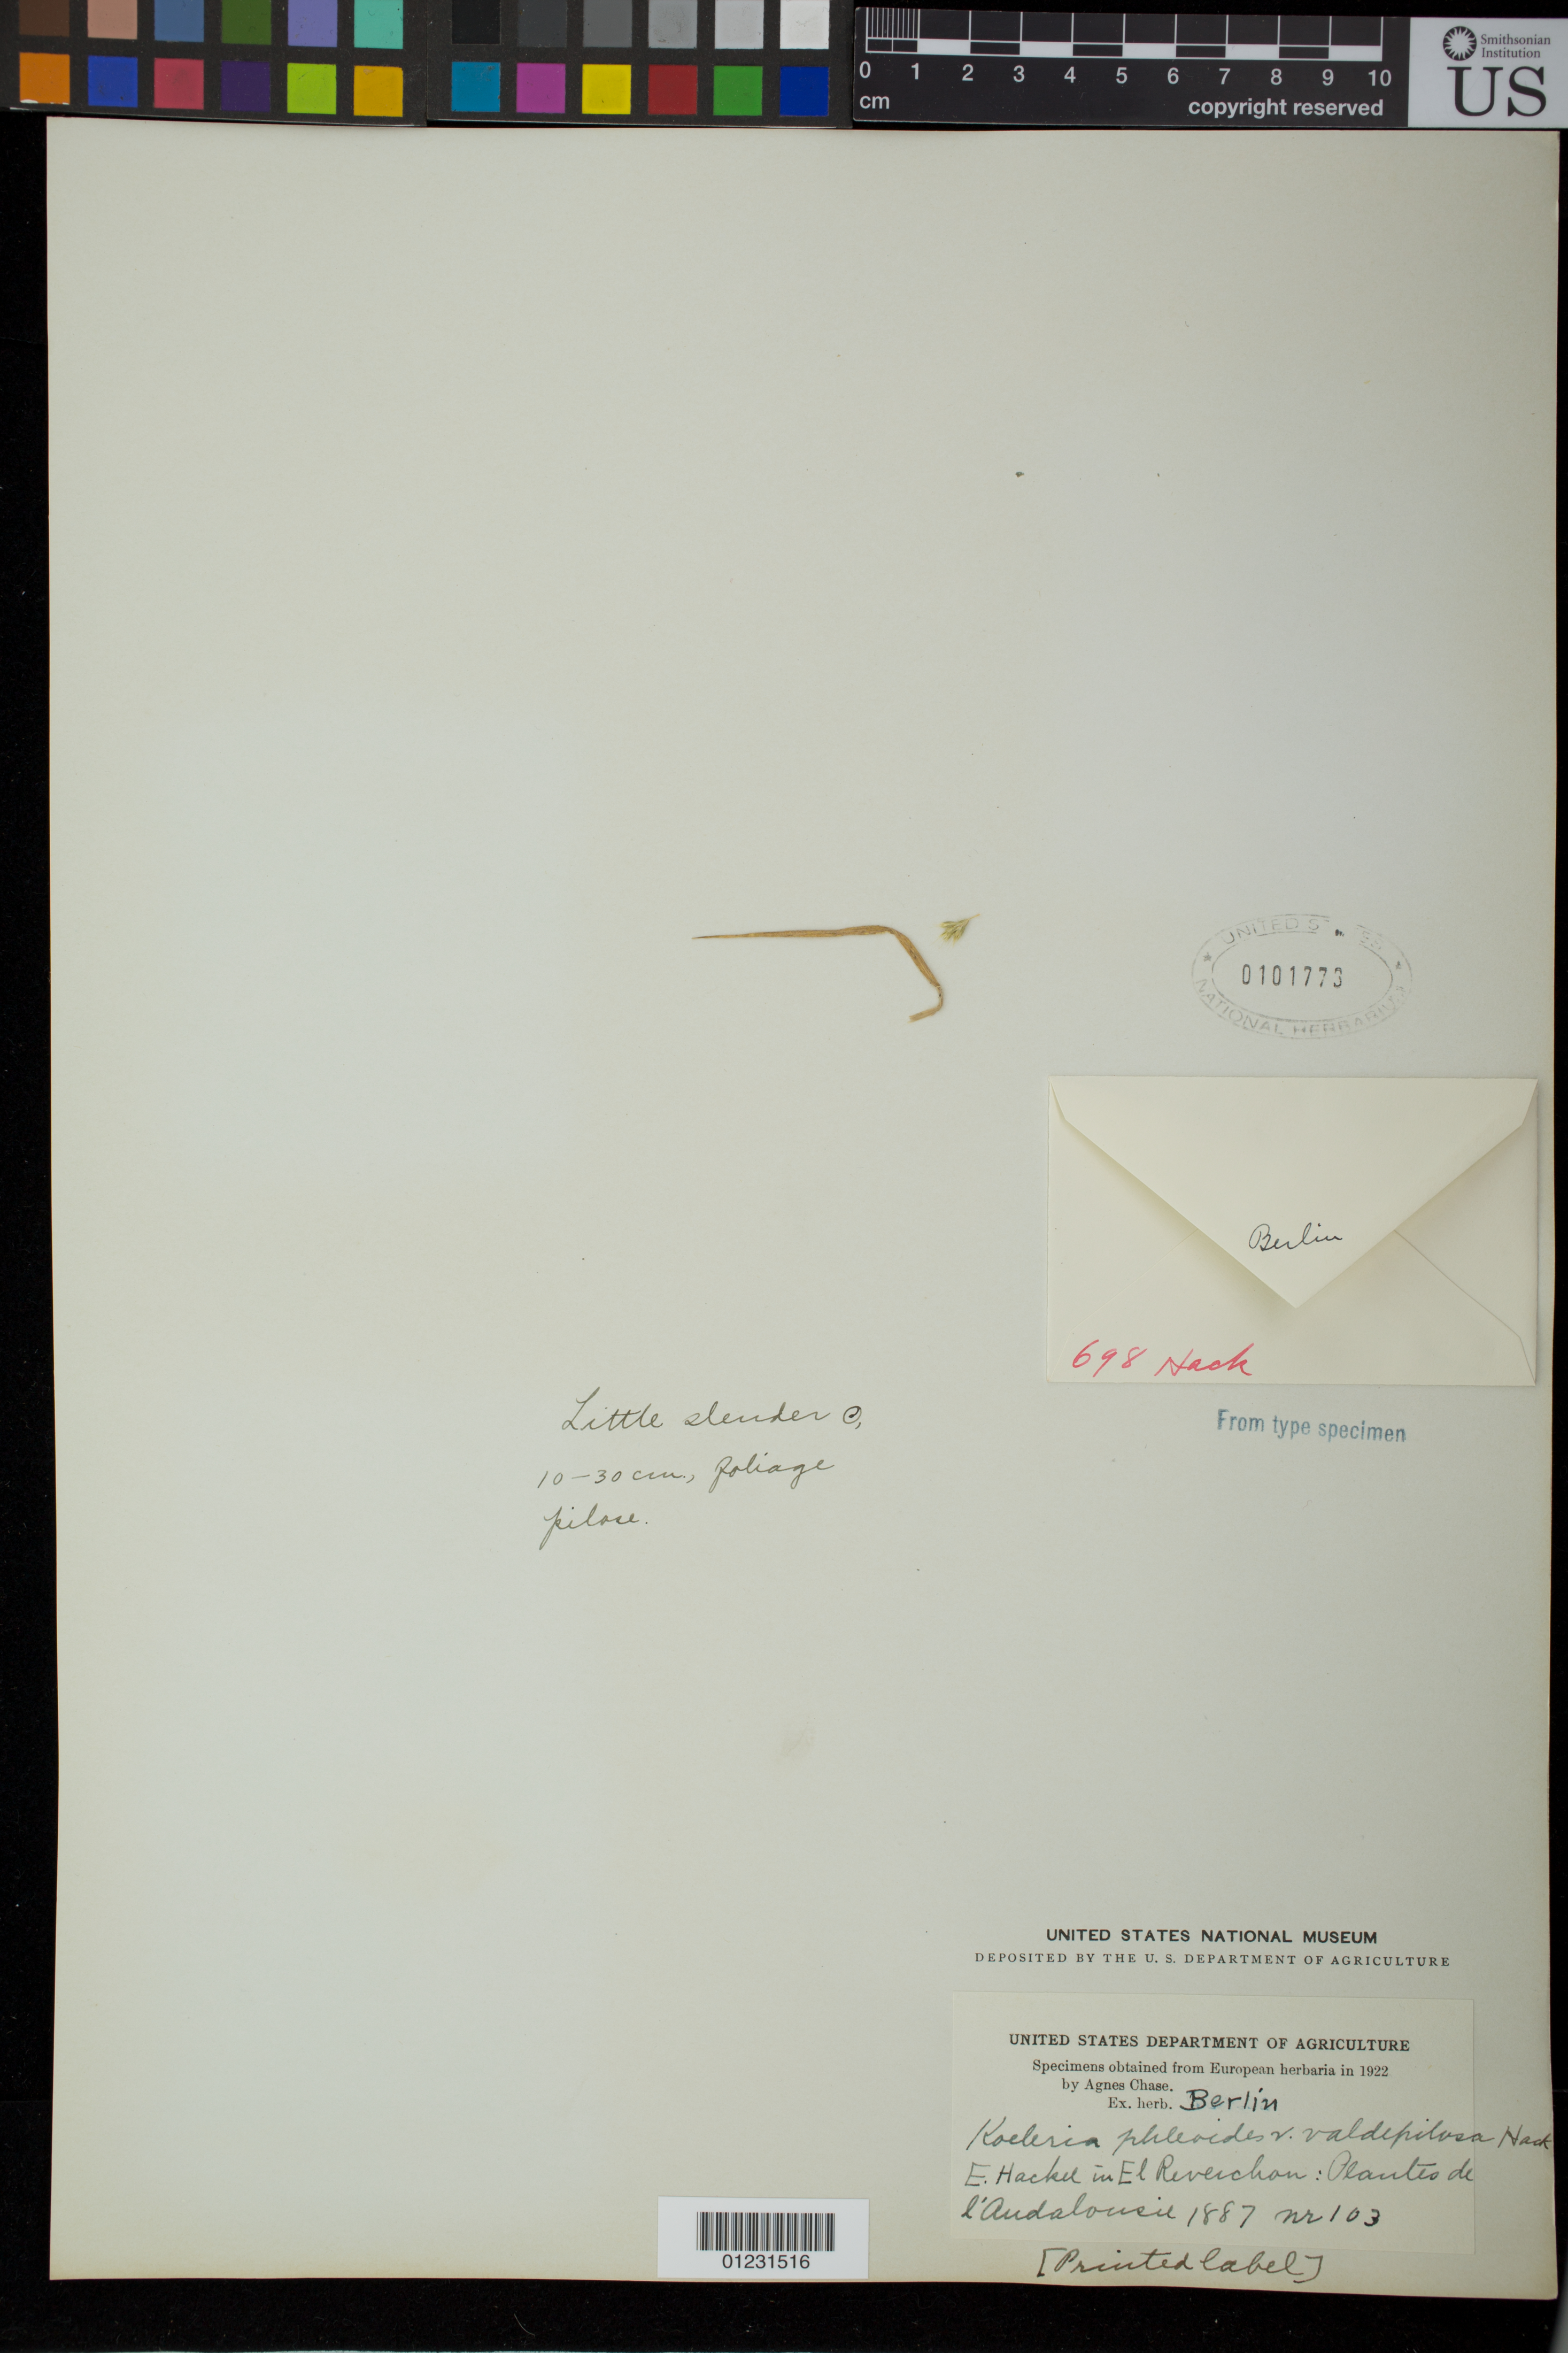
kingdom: Plantae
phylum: Tracheophyta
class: Liliopsida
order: Poales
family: Poaceae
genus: Koeleria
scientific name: Koeleria phleoides var. valdepilosa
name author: Hack. ex Domin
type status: Isotype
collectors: E. Reverchon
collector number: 103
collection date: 1887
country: Spain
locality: L'Andelousie.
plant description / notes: Fragmentary material of type specimen ex herb. Berlin.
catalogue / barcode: US 101773